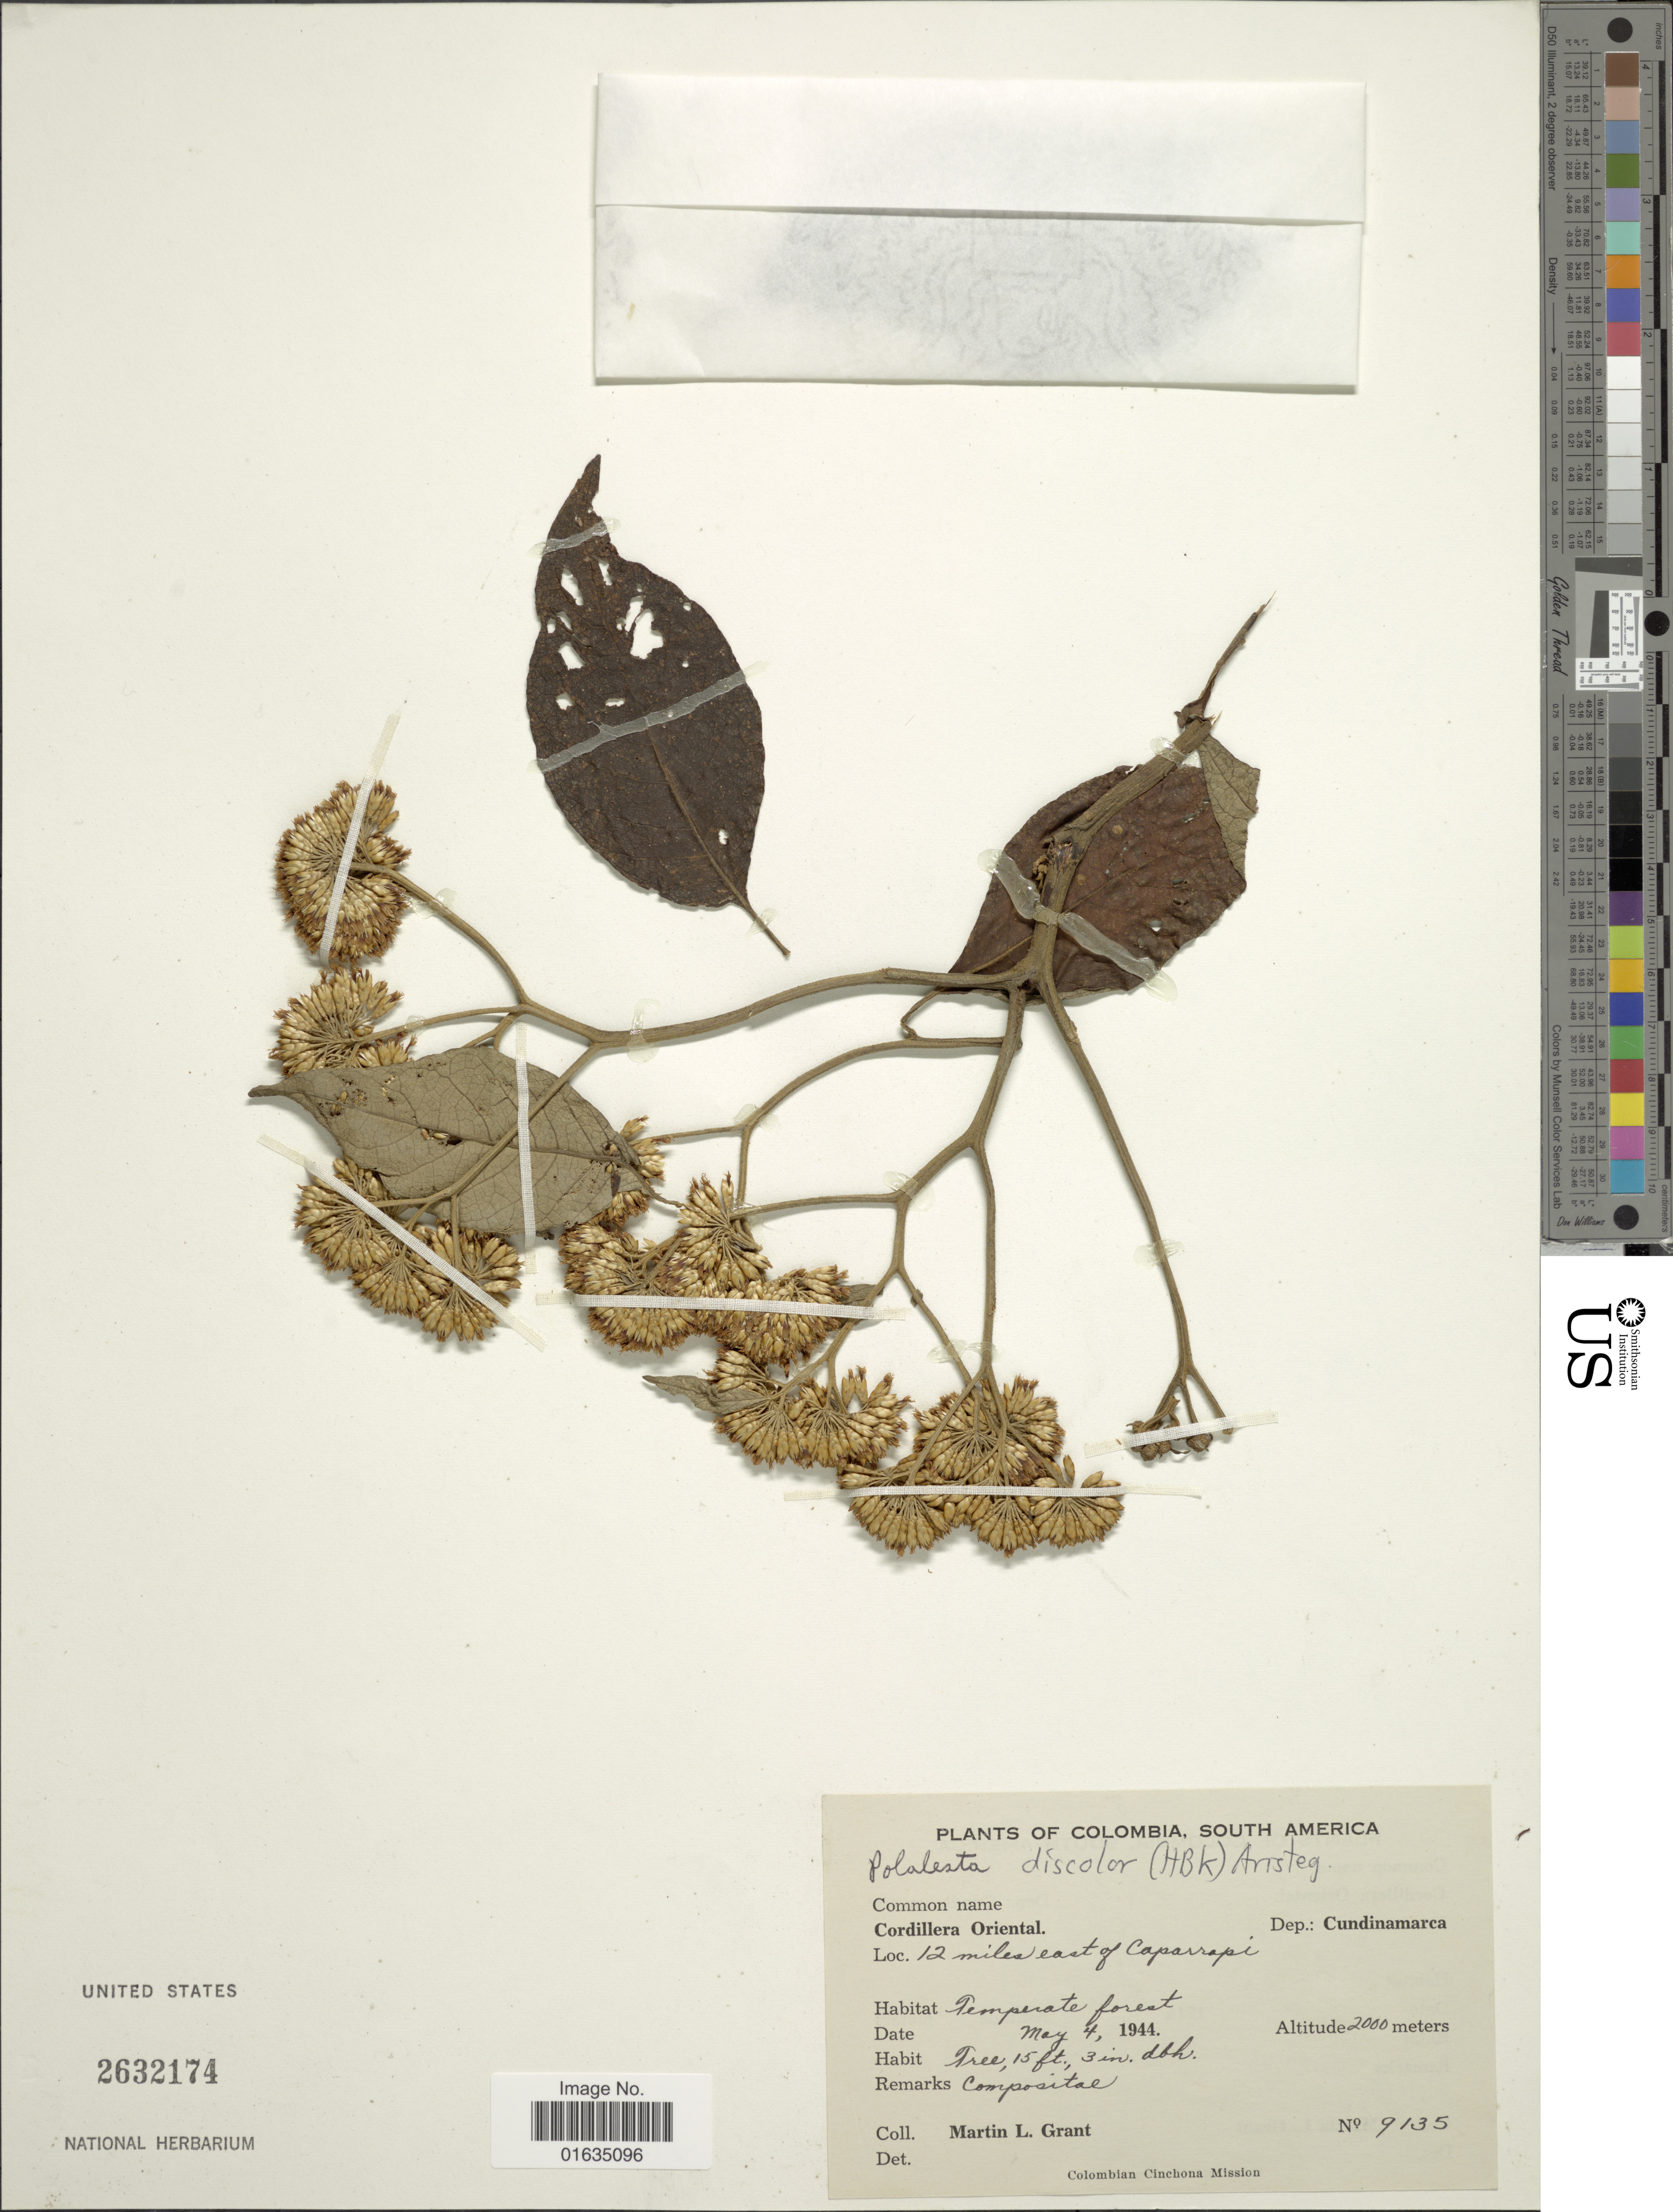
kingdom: Plantae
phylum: Tracheophyta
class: Magnoliopsida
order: Asterales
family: Asteraceae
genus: Pollalesta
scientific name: Pollalesta discolor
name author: (Kunth) Aristeg.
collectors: M. L. Grant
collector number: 9135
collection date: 1944-05-04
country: Colombia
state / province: Cundinamarca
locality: South America, Cordillera Oriental, Dep. Cundinamarca, 12 miles east of Caparrapi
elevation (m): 2000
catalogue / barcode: US 2632174